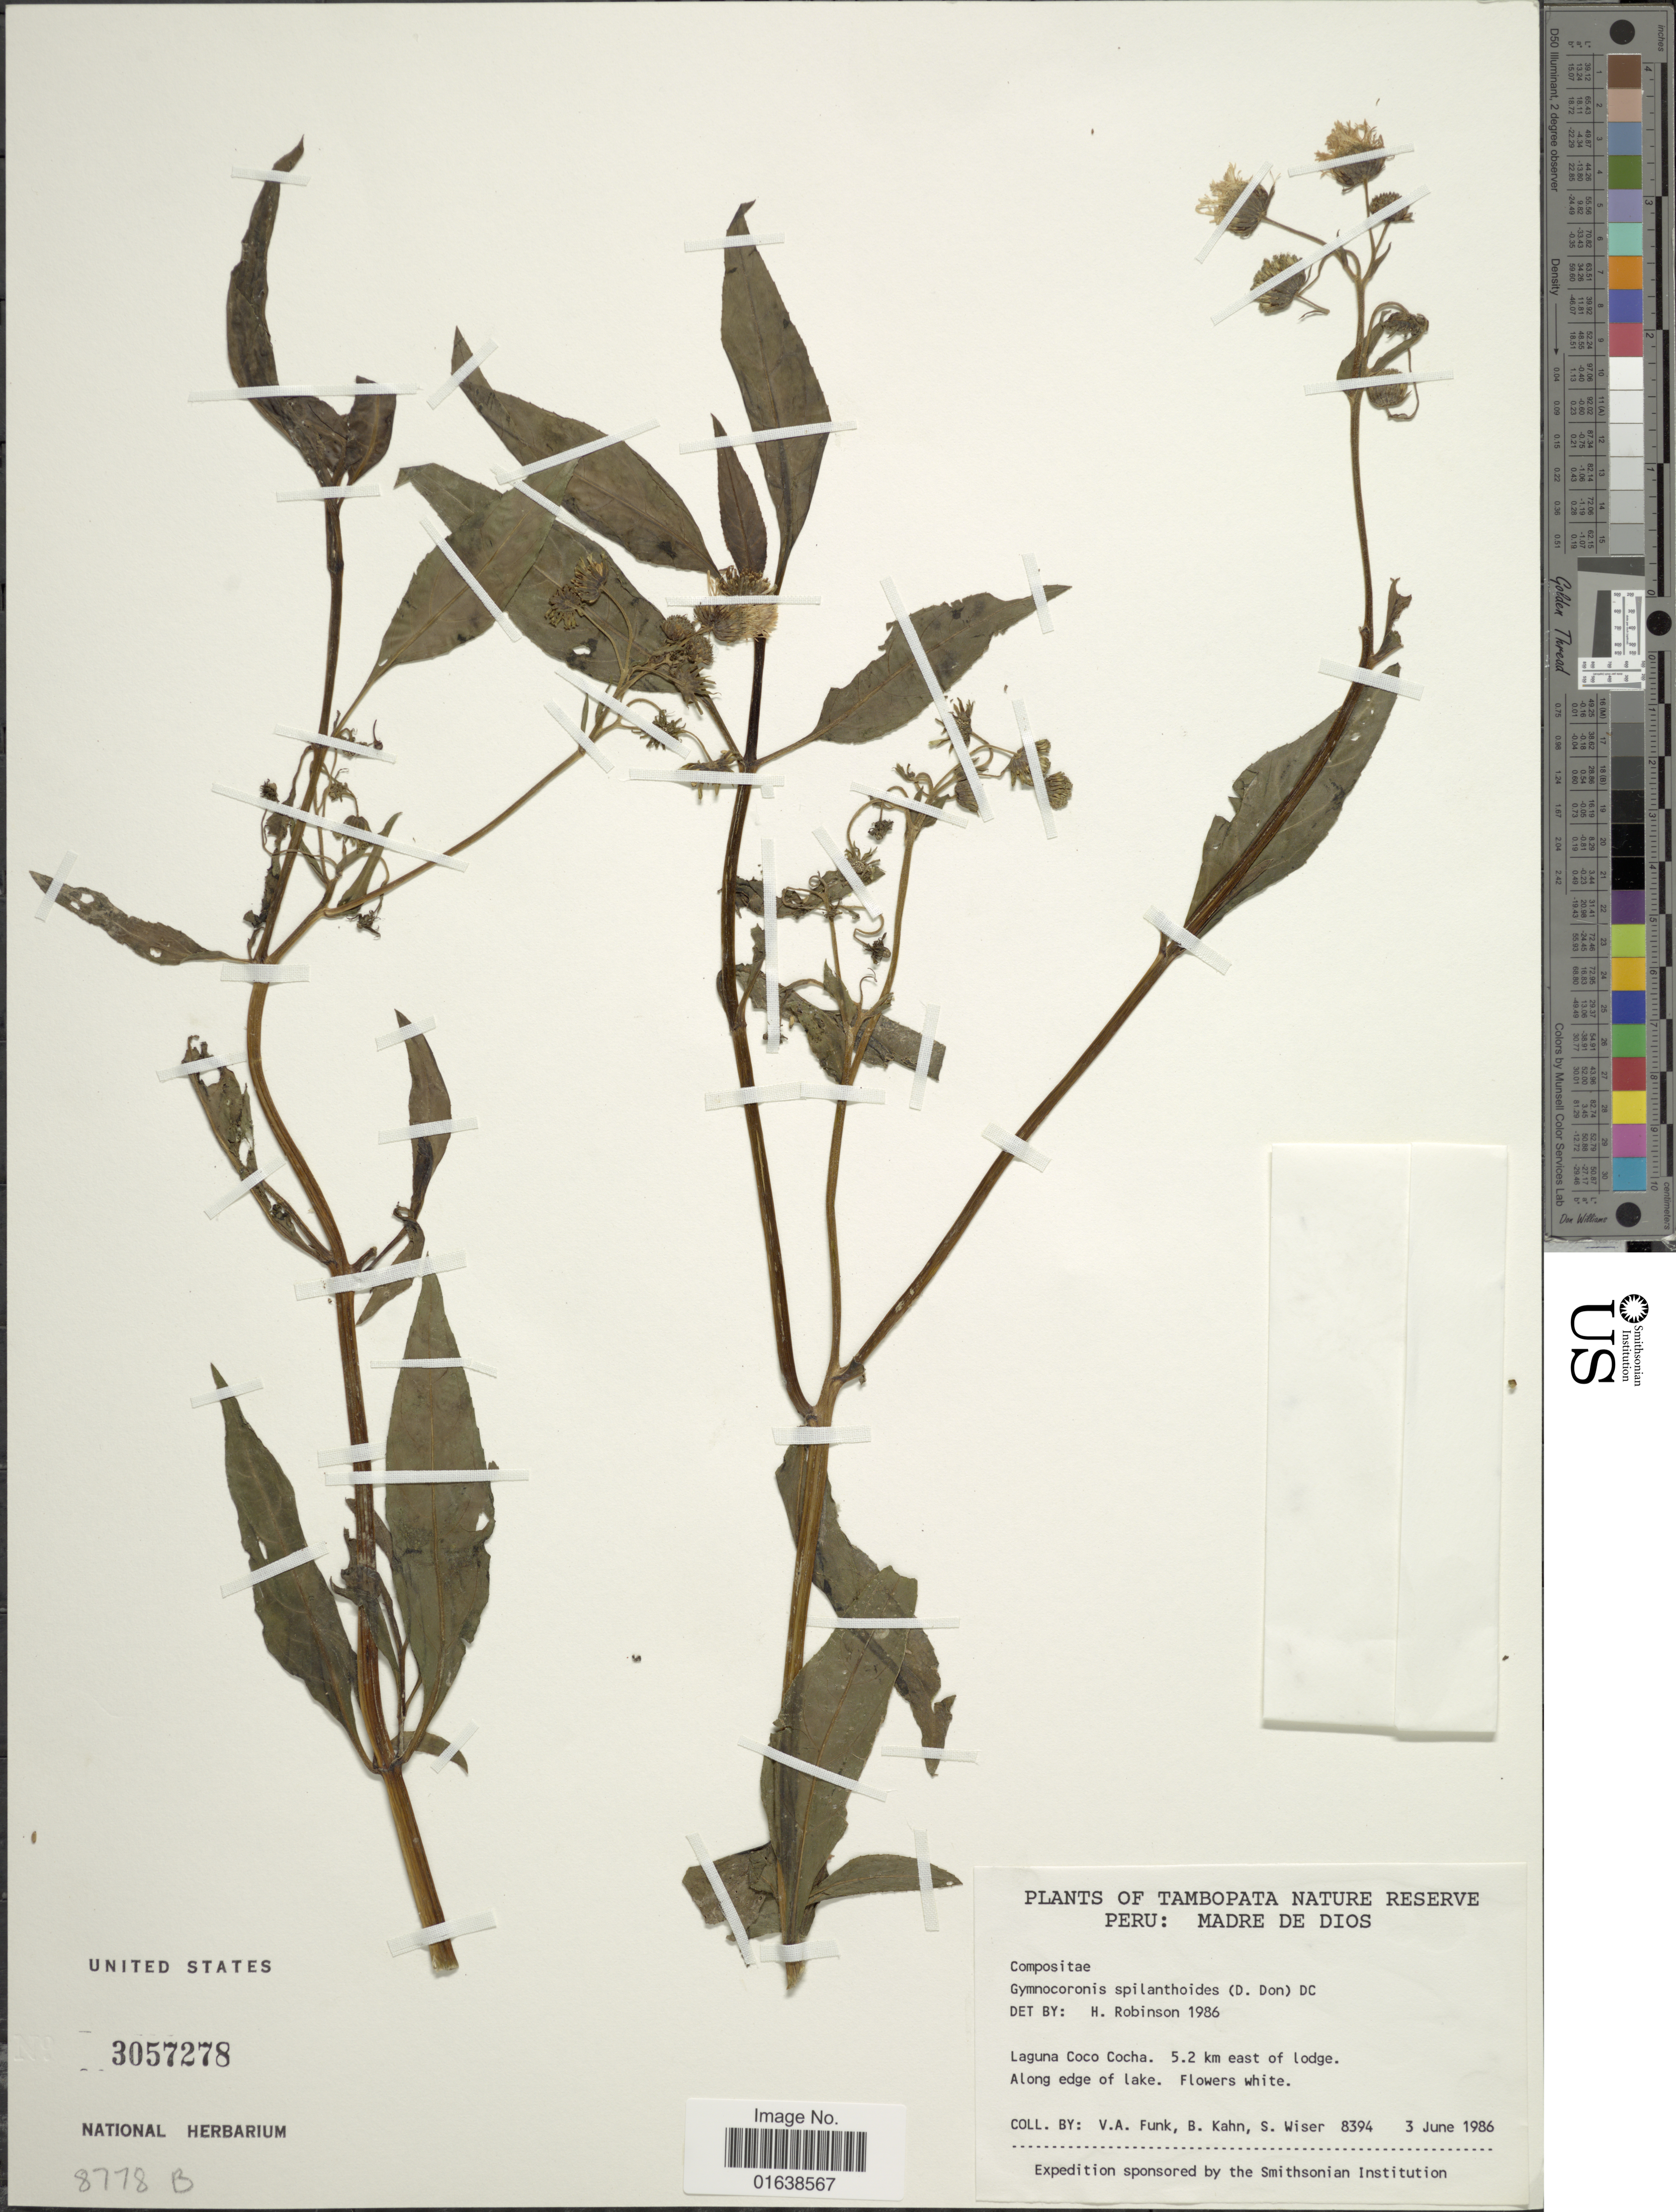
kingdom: Plantae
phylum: Tracheophyta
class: Magnoliopsida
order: Asterales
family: Asteraceae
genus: Gymnocoronis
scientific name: Gymnocoronis spilanthoides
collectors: V. Funk, B. Kahn & S. Wiser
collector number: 8394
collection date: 1986-06-03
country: Peru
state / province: Madre de Dios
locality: Peru: Madre De Dios. Laguna Coco Cocha. 5.2 km east of lodge. Along edge of lake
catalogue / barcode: US 3057278